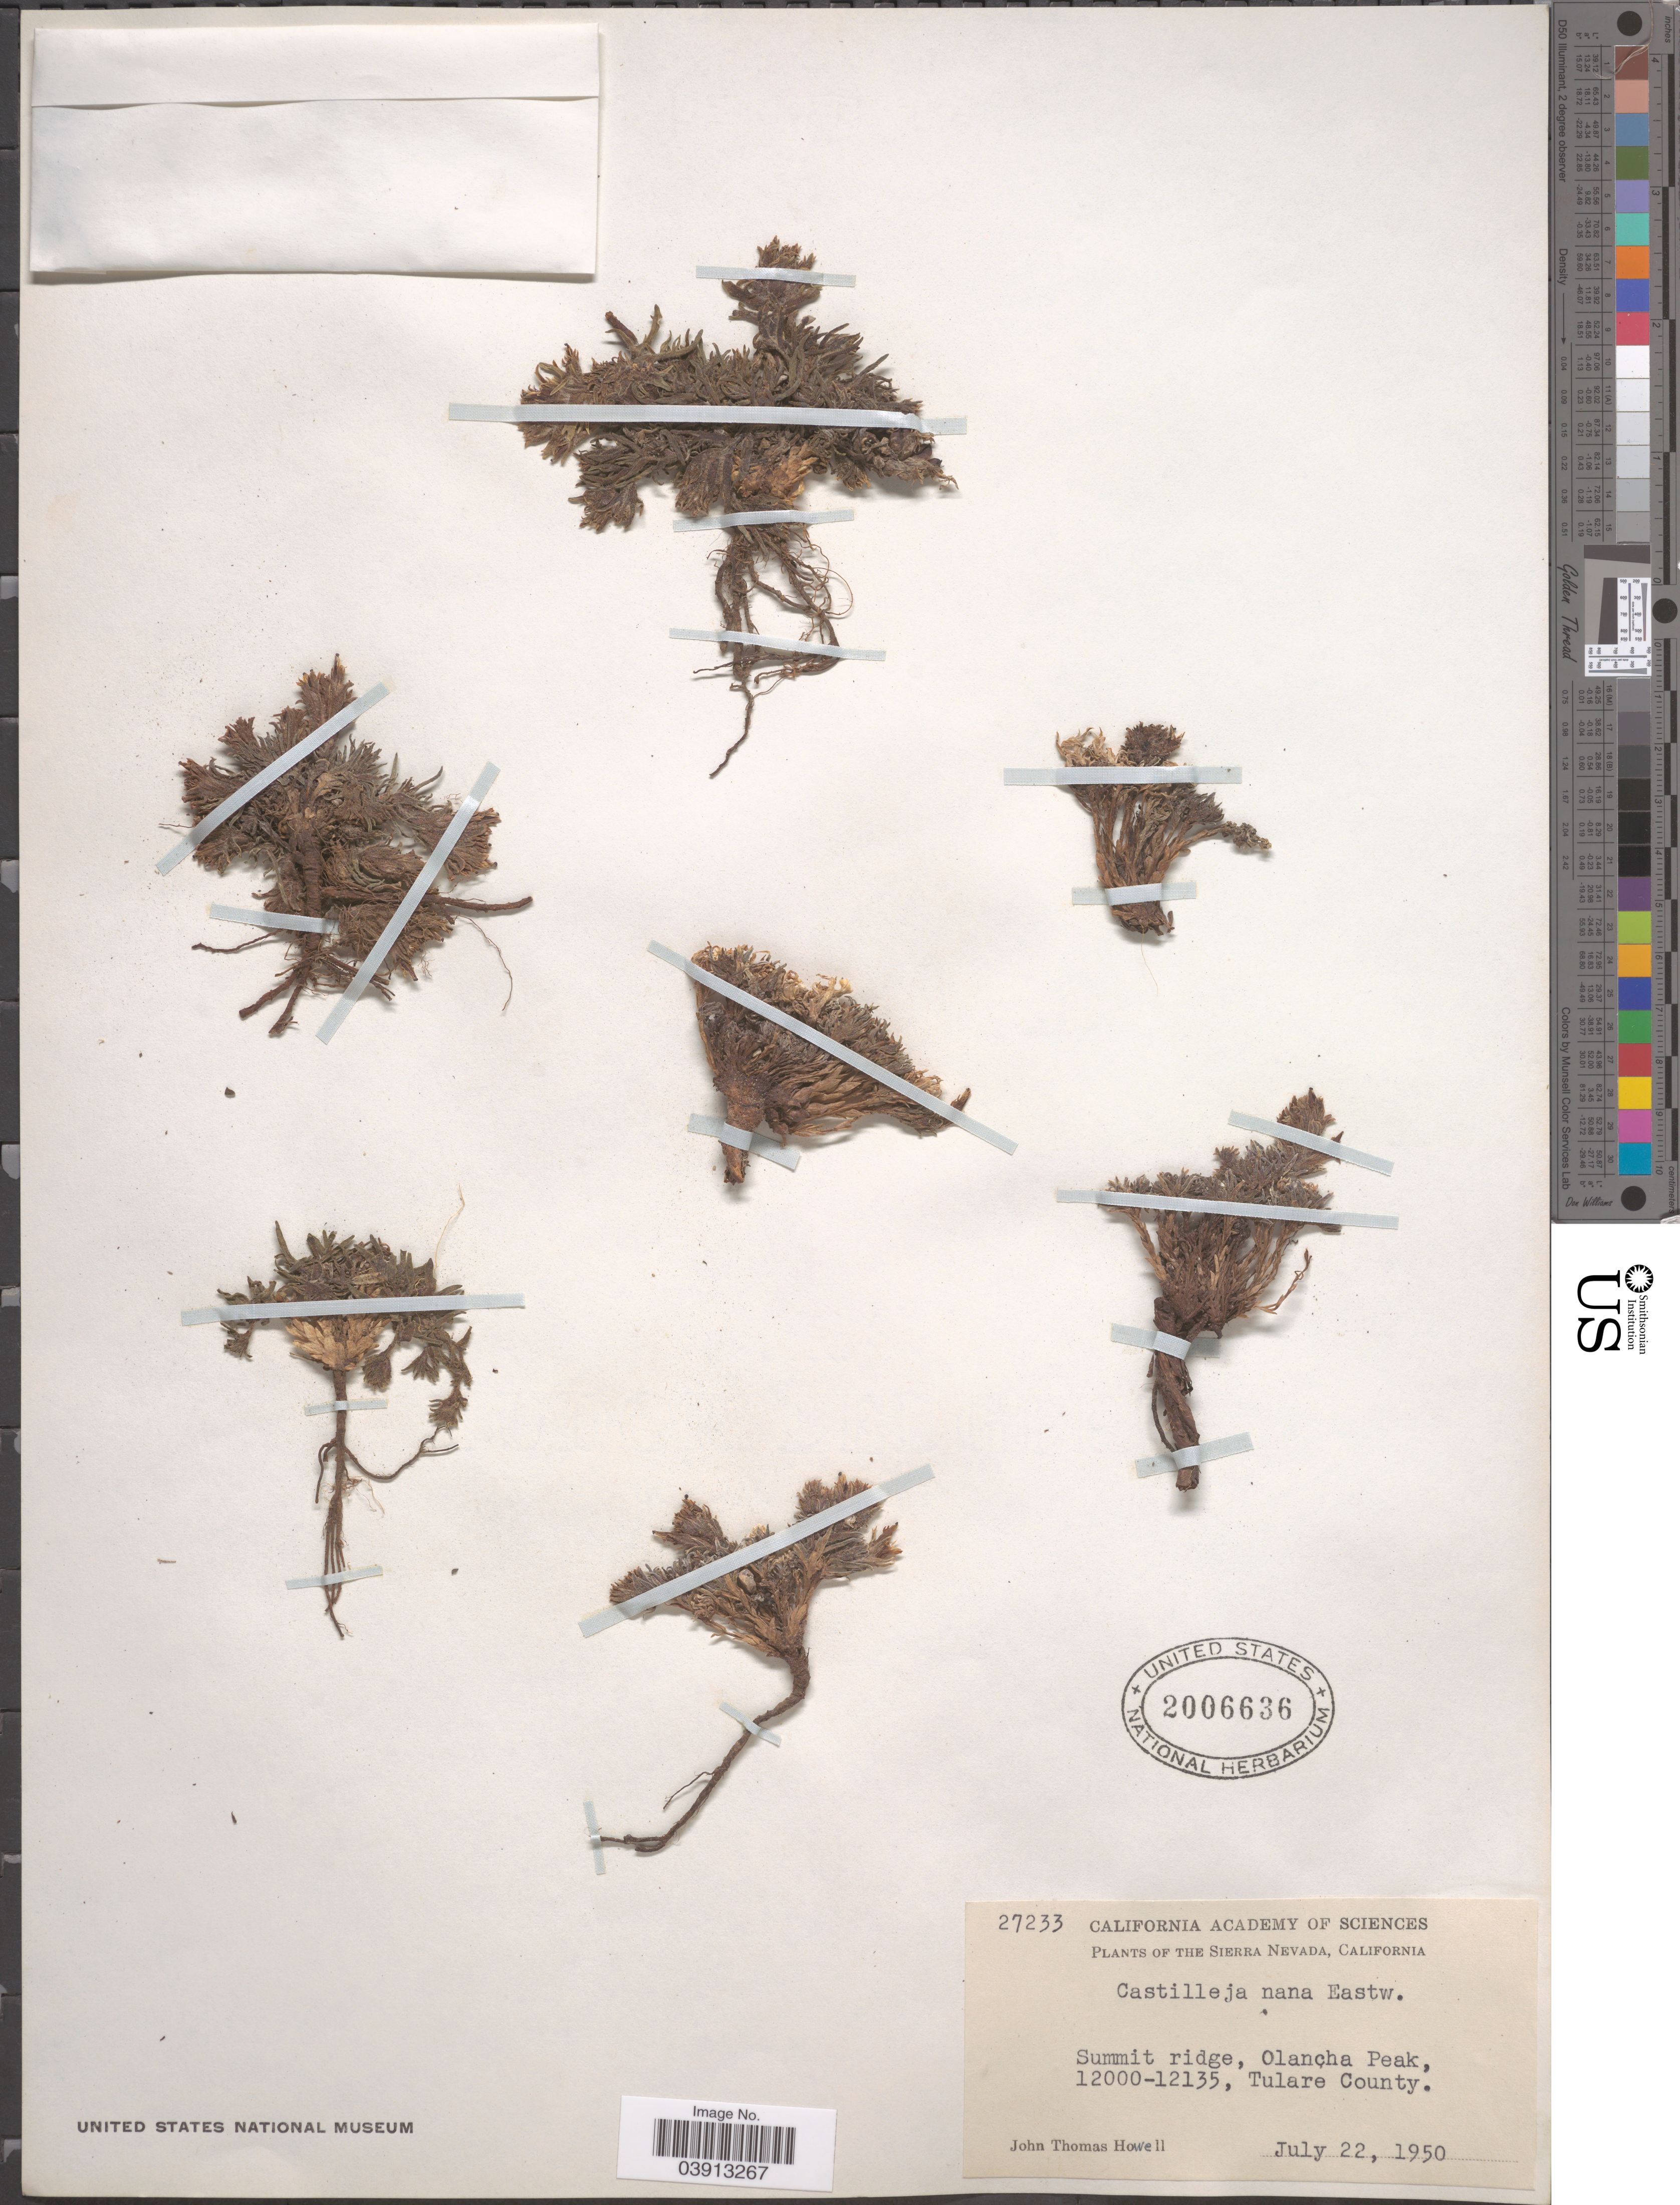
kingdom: Plantae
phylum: Tracheophyta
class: Magnoliopsida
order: Lamiales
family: Orobanchaceae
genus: Castilleja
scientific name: Castilleja nana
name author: Eastw.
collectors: J. T. Howell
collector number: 27233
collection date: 1950-07-22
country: United States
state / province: California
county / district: Tulare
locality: Sierra Nevada. Summit ridge, Olancha Peak, Tulare County.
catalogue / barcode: US 2006636